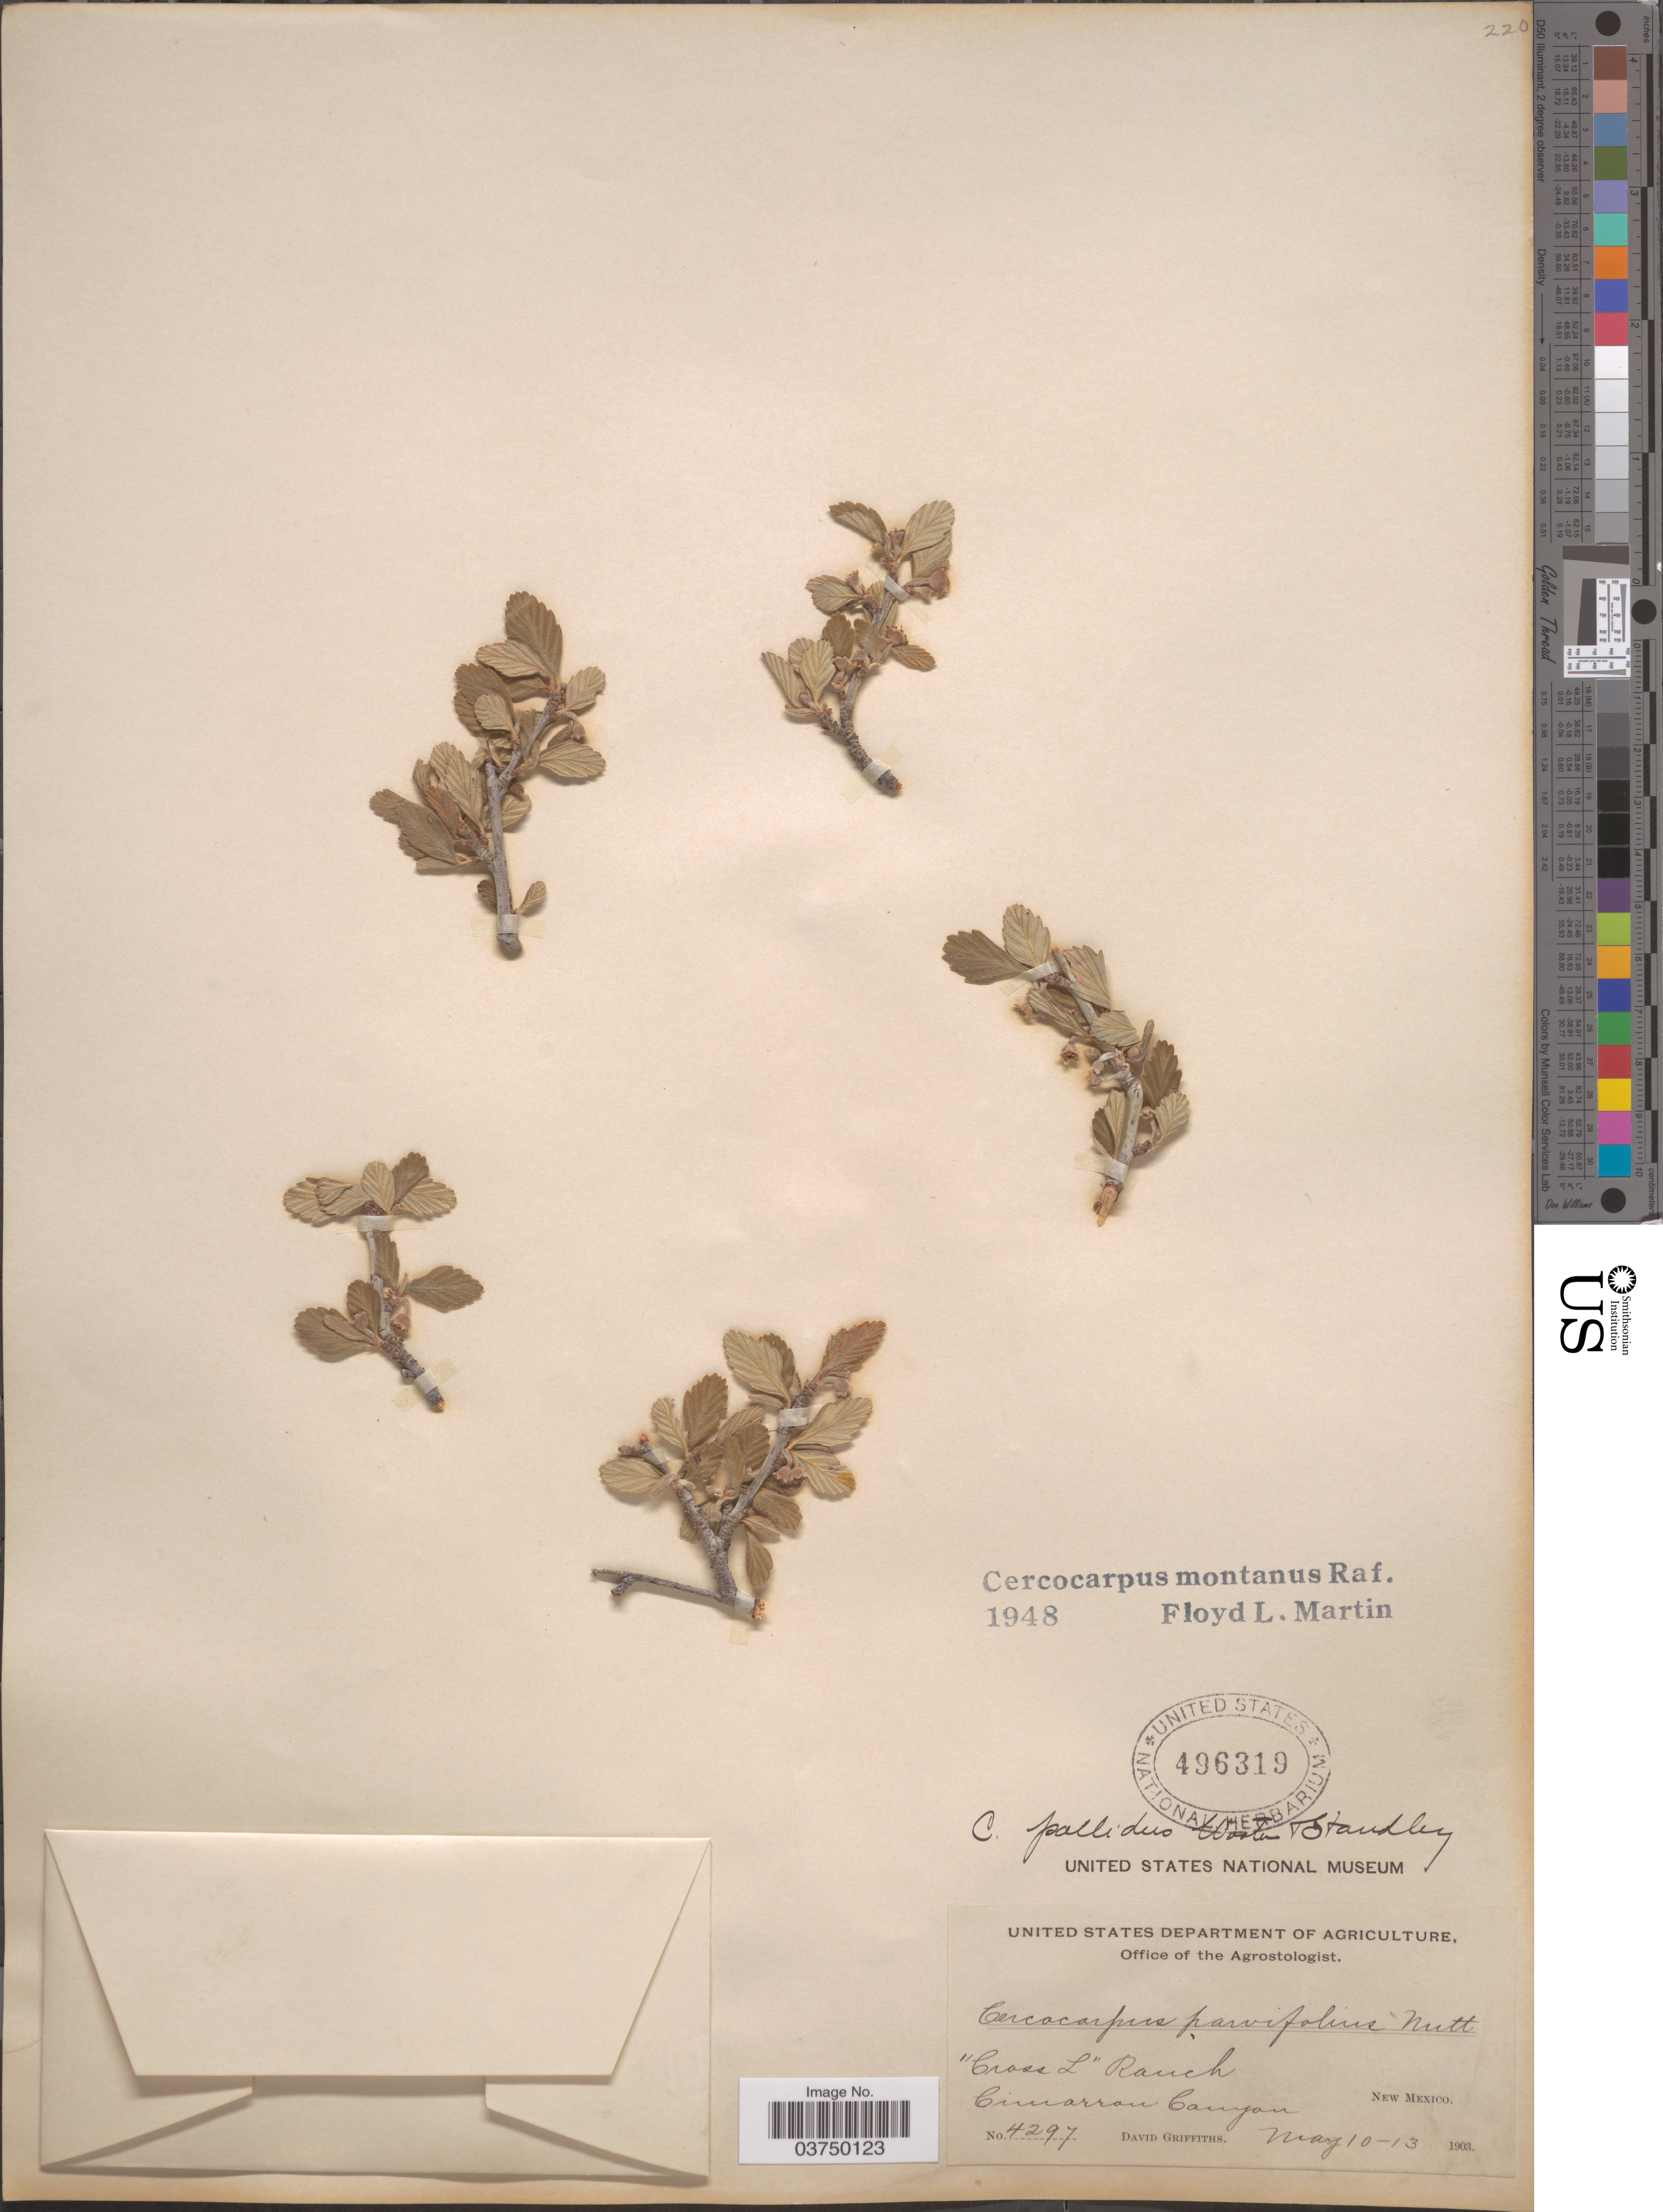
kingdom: Plantae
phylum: Tracheophyta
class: Magnoliopsida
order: Rosales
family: Rosaceae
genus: Cercocarpus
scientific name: Cercocarpus montanus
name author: Raf.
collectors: D. Griffiths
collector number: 4297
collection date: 1903-05-10/1903-05-13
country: United States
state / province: New Mexico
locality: Crass L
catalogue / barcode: US 496319